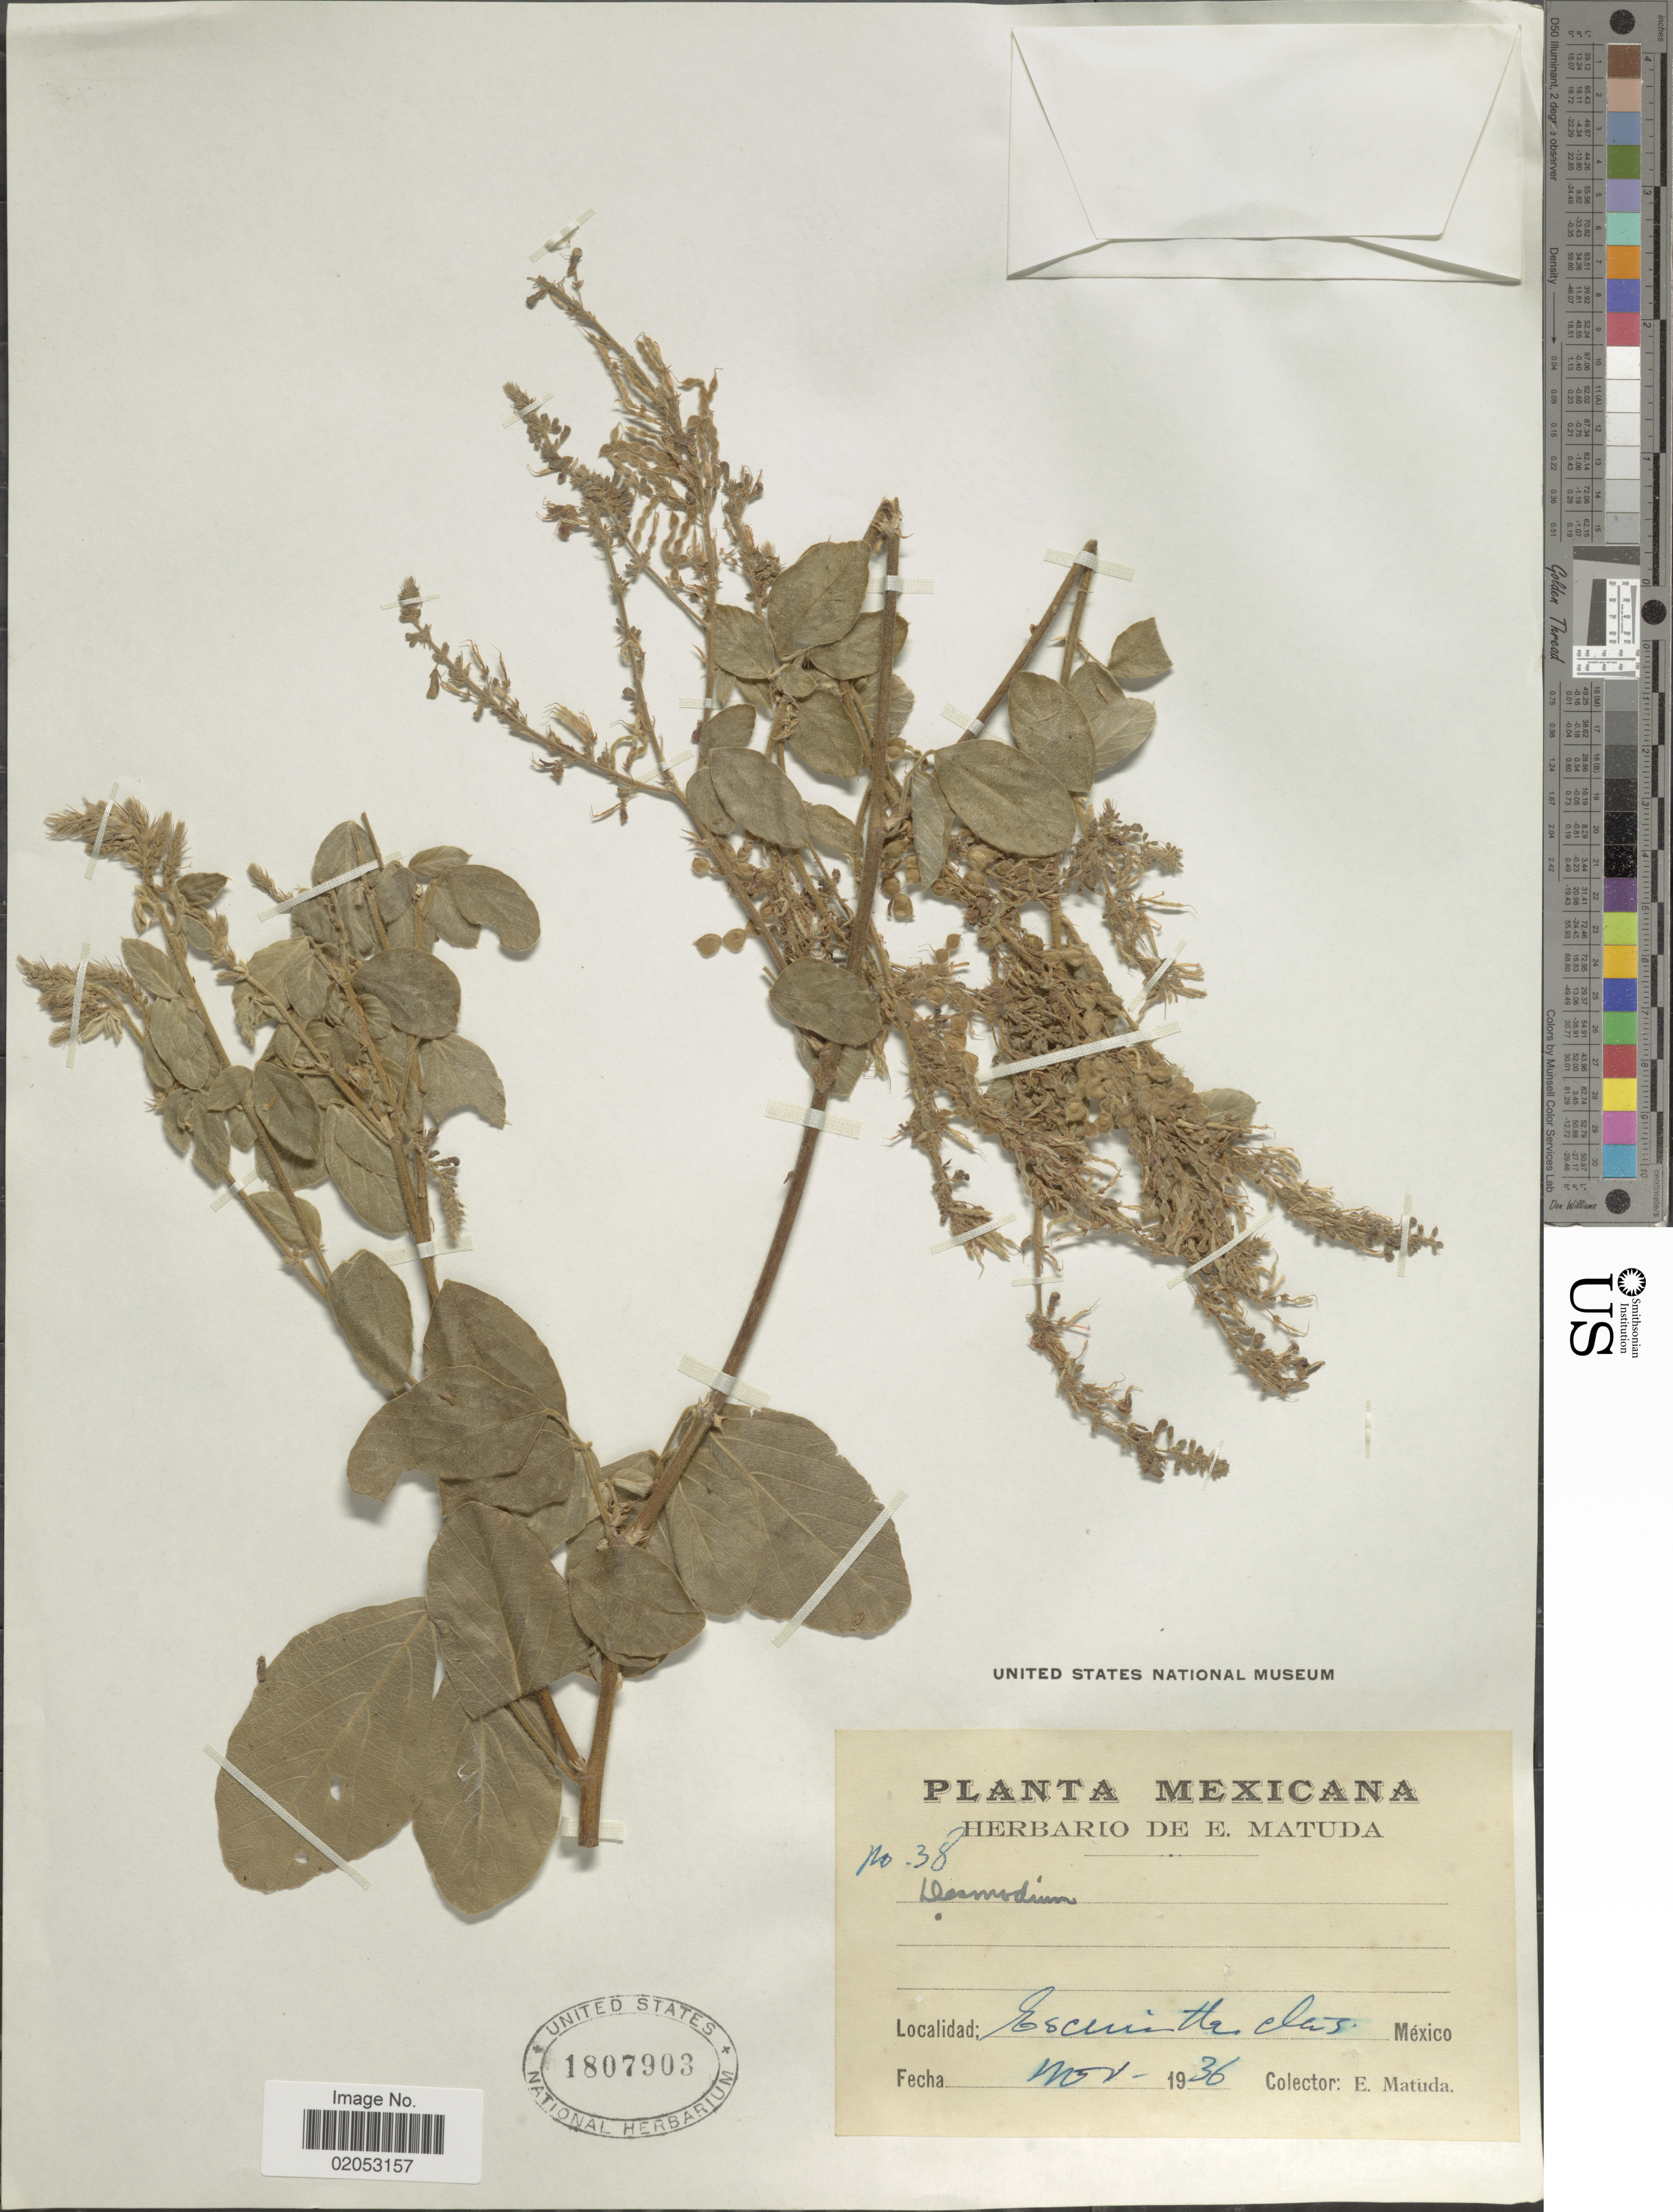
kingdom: Plantae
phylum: Tracheophyta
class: Magnoliopsida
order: Fabales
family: Fabaceae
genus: Desmodium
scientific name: Desmodium sp.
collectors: E. Matuda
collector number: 38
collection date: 1936-11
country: Mexico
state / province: Chiapas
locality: Escuintla-Chiapas, México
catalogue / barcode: US 1807903